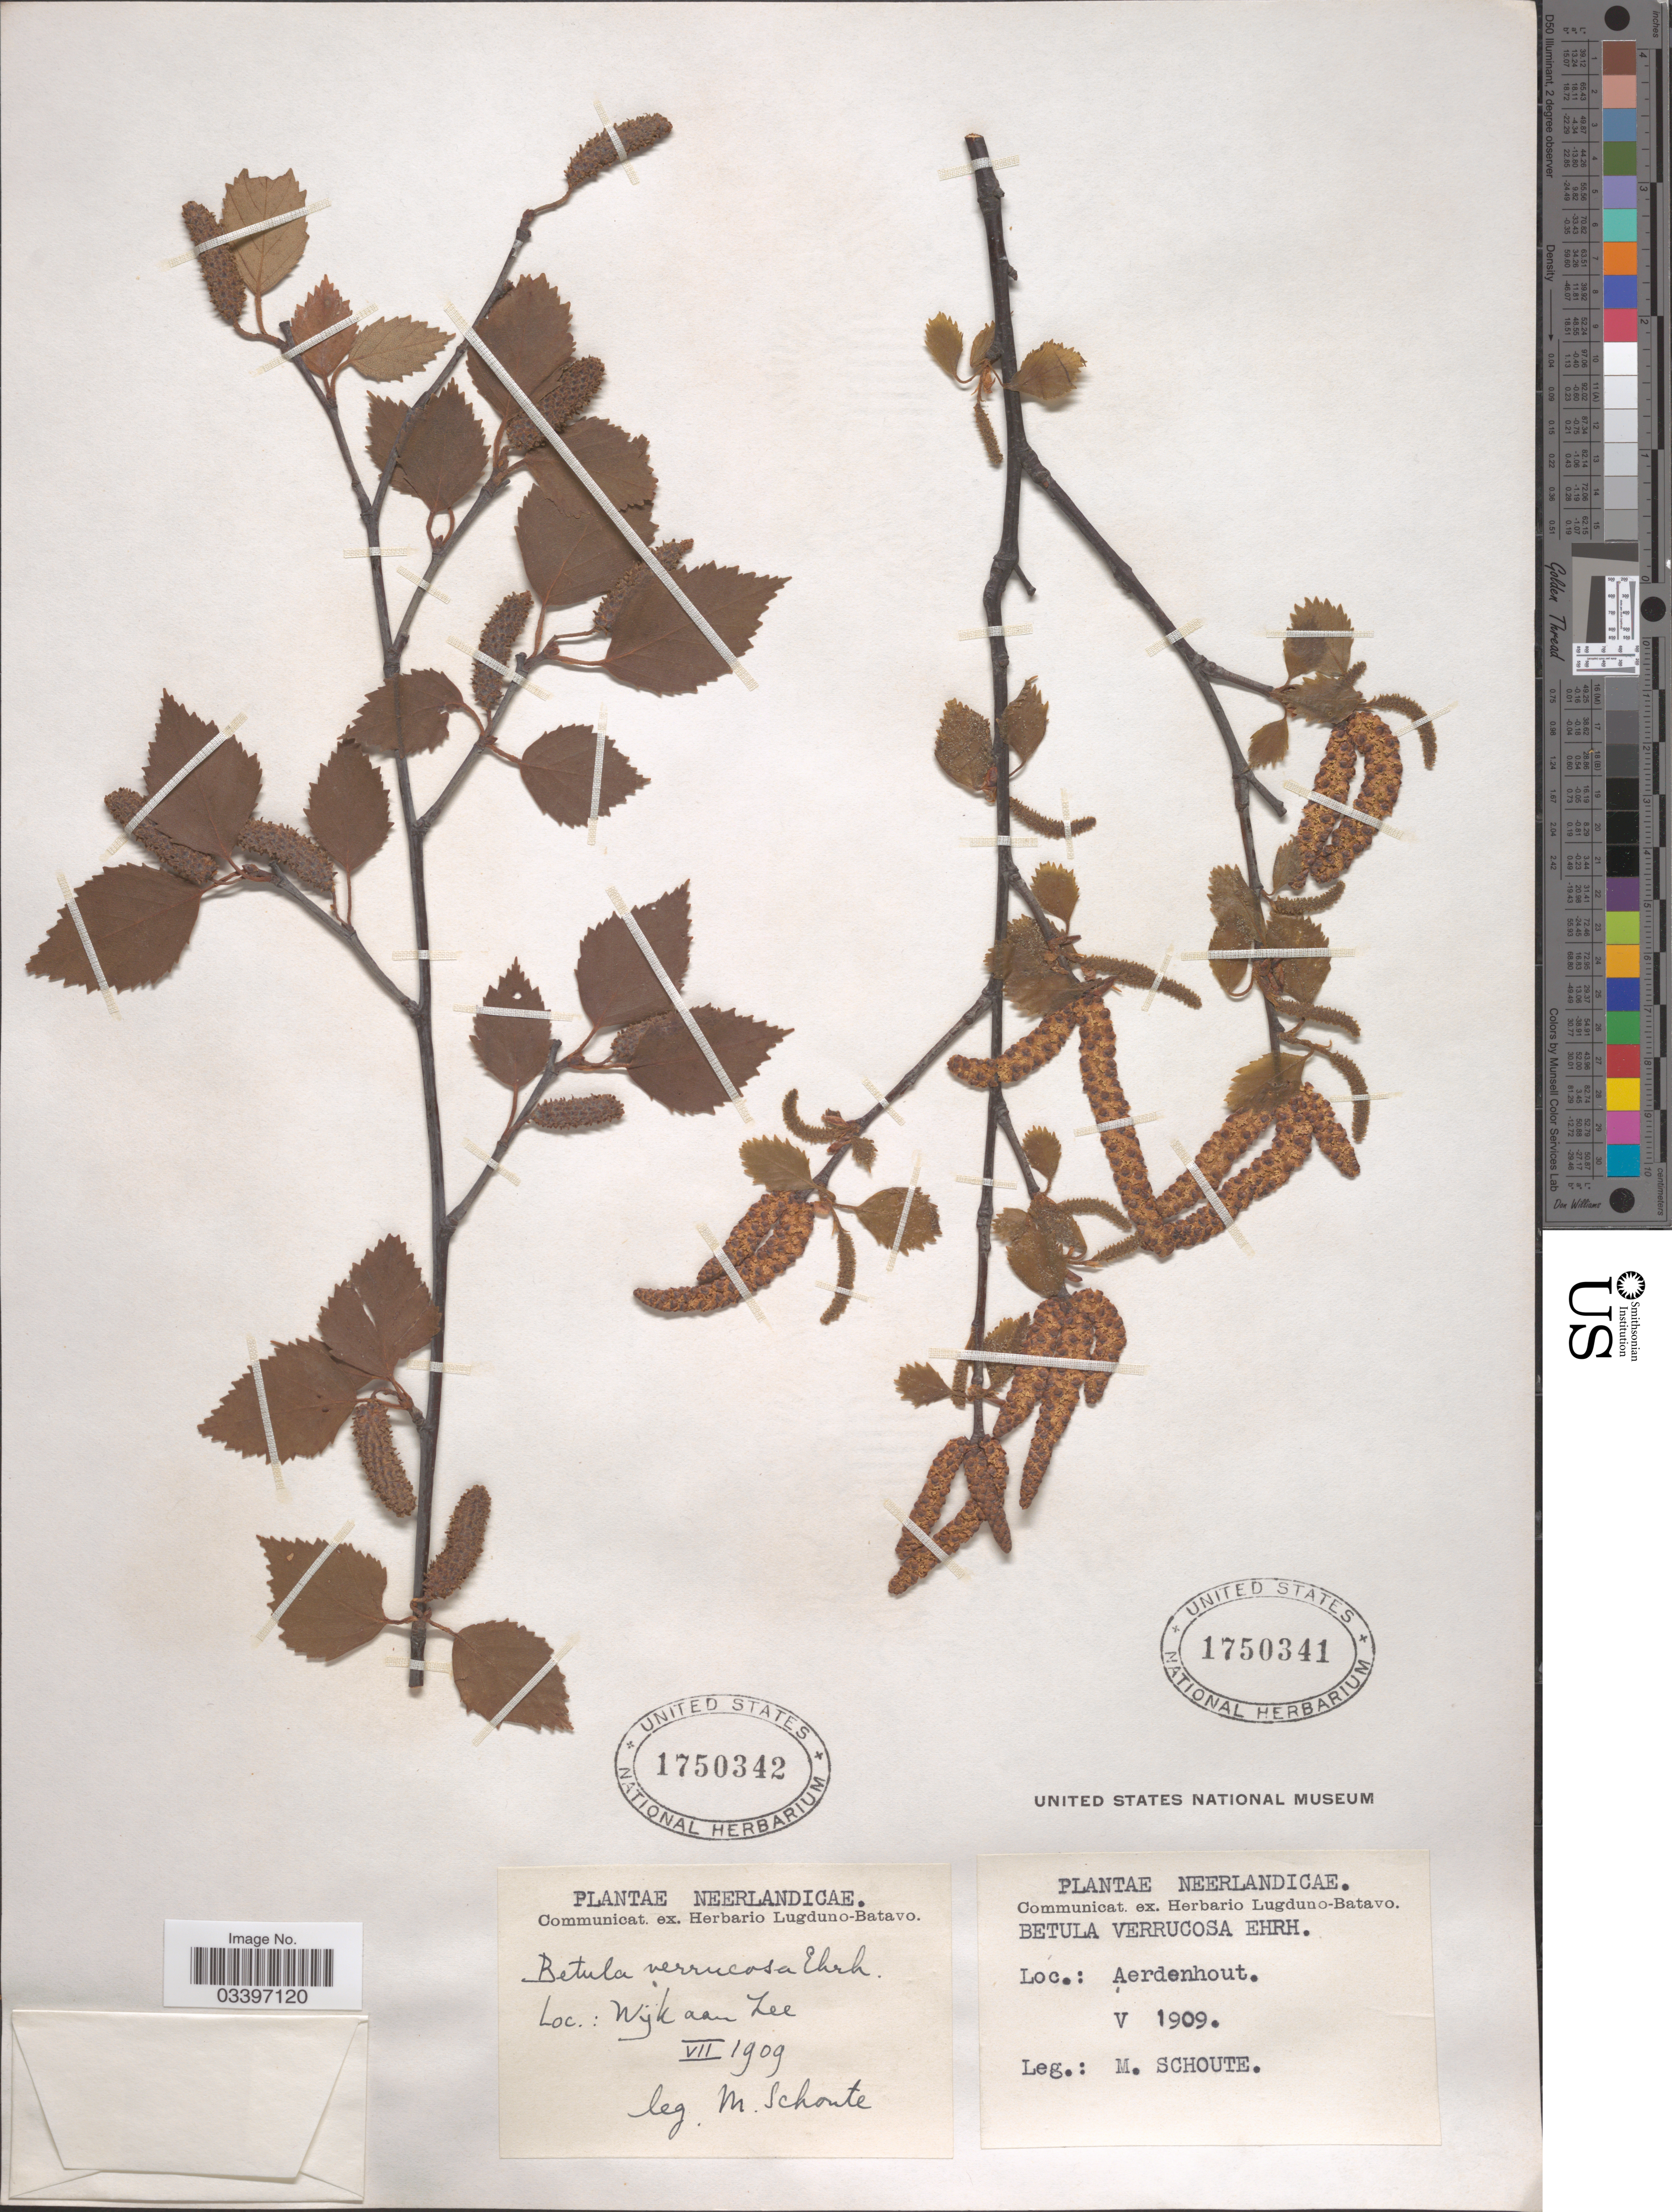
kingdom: Plantae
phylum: Tracheophyta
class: Magnoliopsida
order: Fagales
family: Betulaceae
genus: Betula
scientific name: Betula verrucosa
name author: Ehrh.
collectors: M. Schoute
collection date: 1909-07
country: Netherlands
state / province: Noord Holland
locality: Neerlandicae. Wijk aan Zee.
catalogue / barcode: US 1750342-2